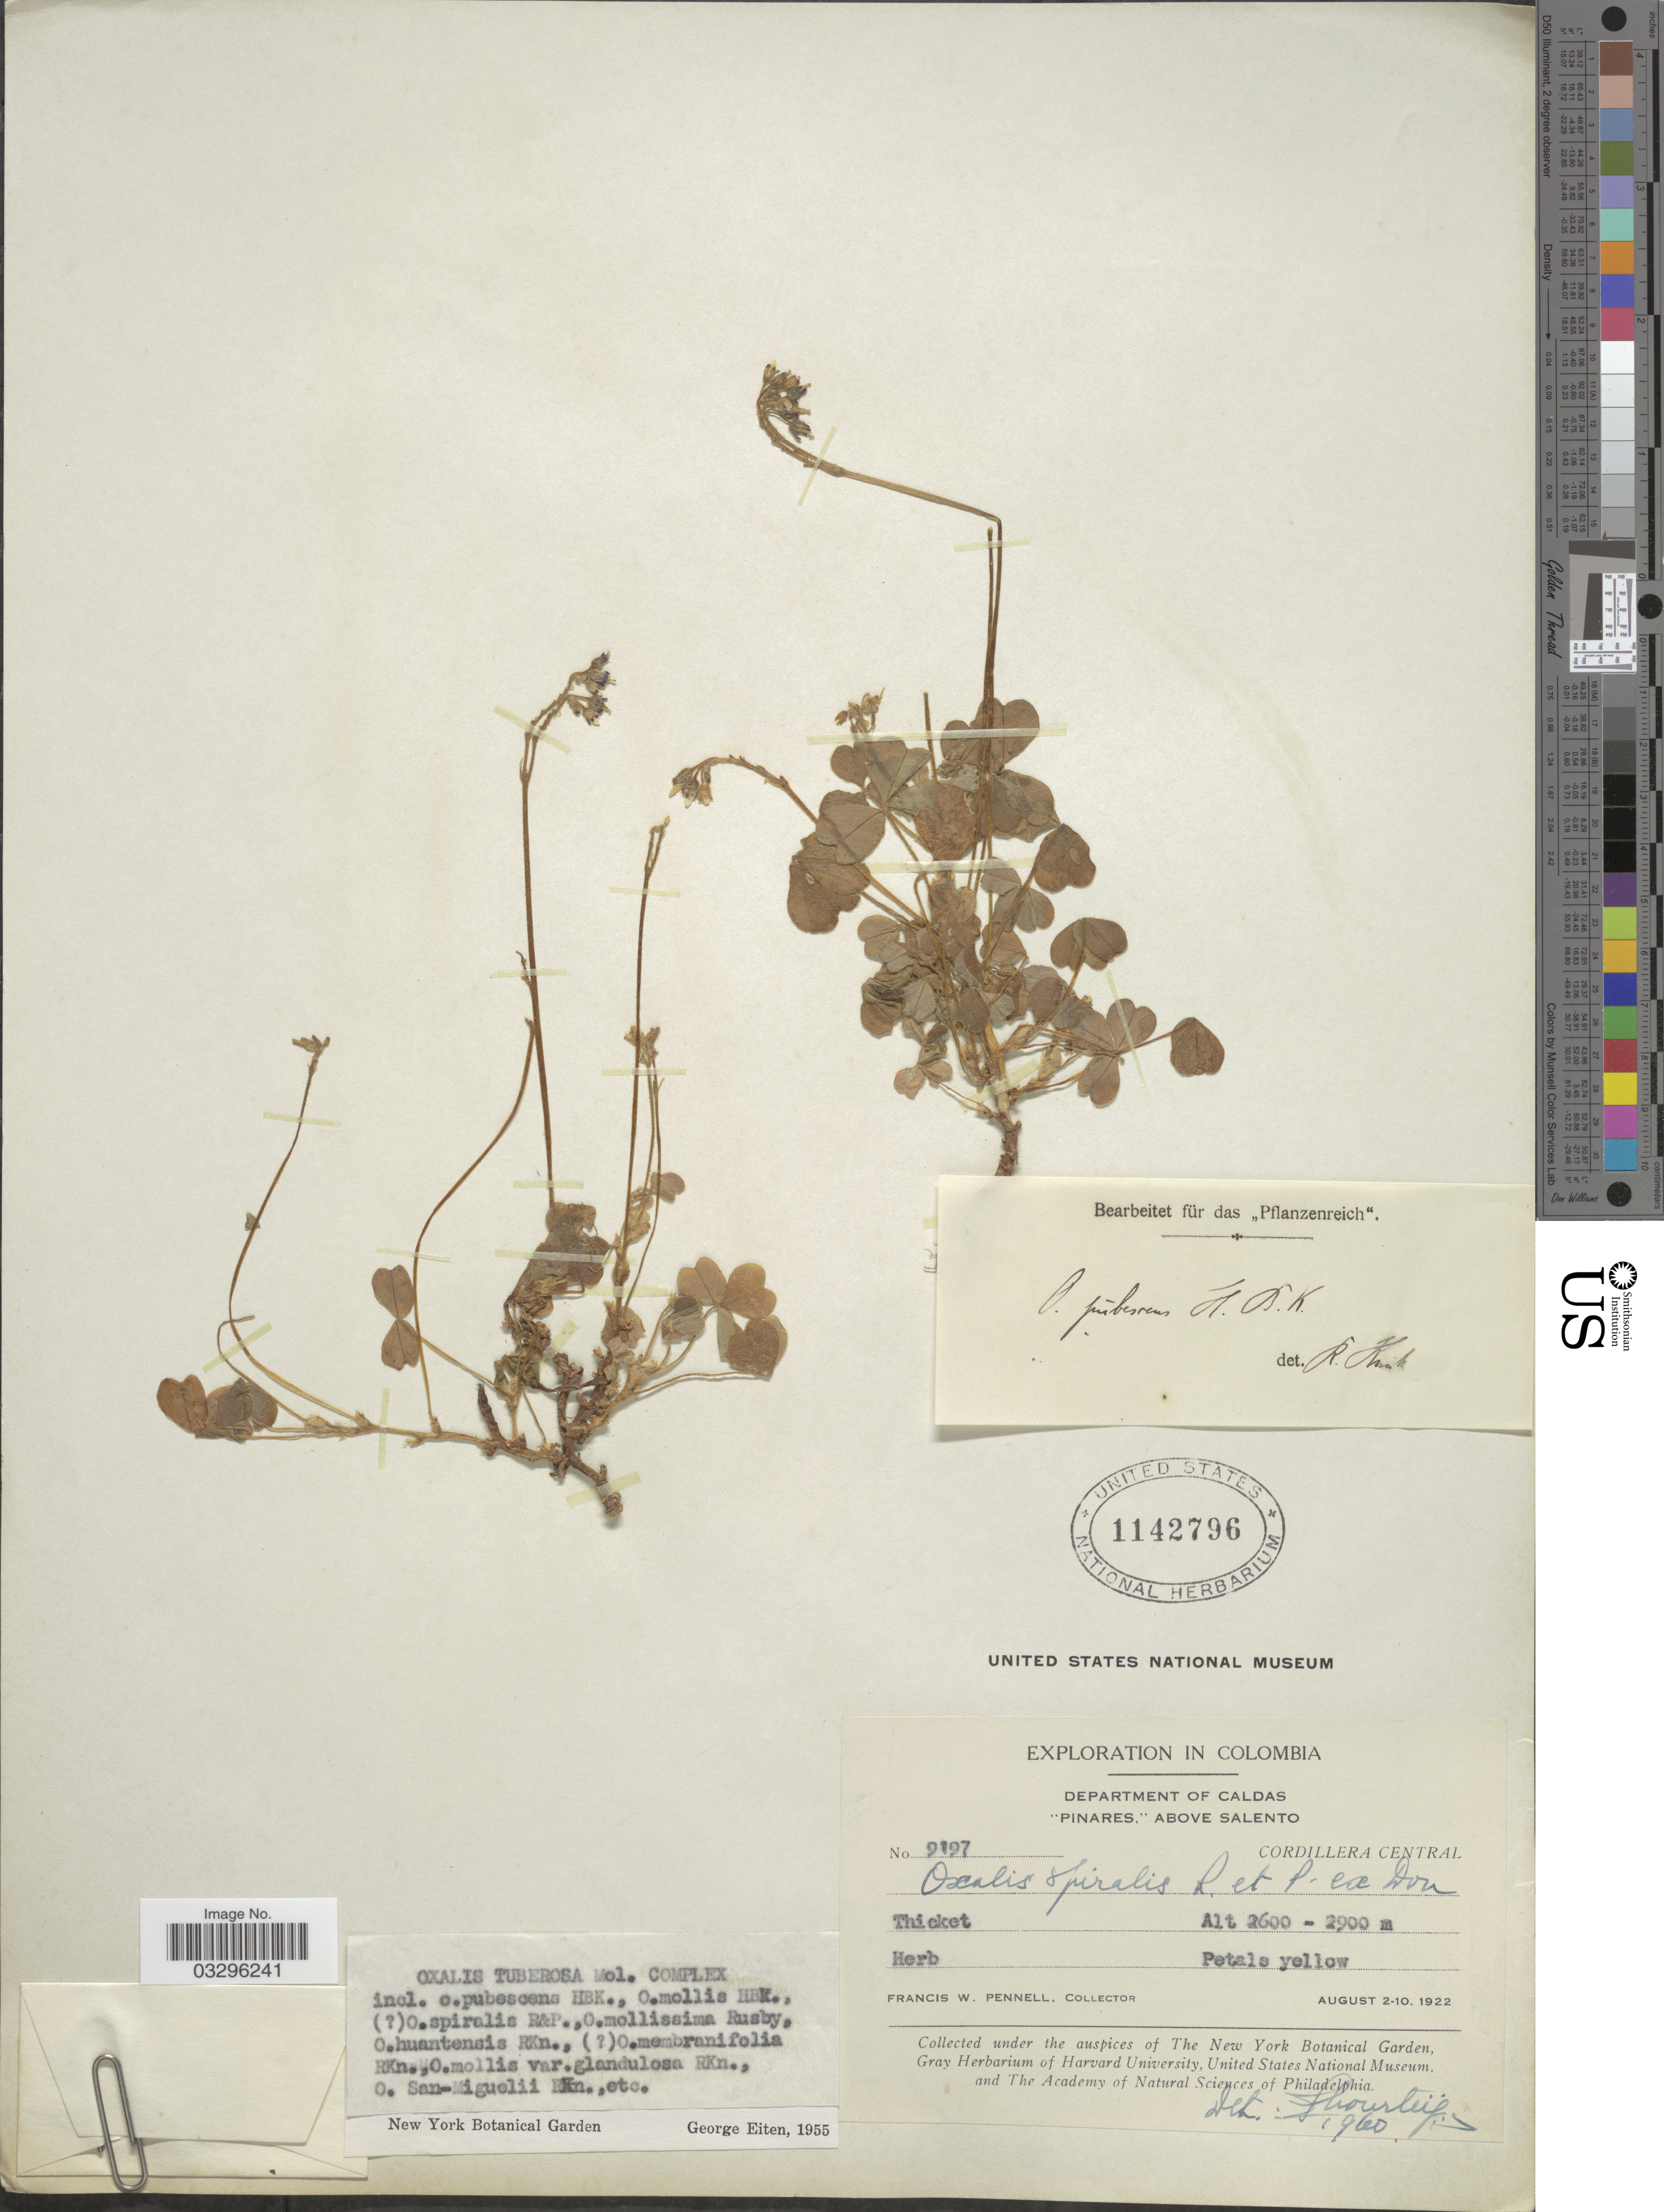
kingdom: Plantae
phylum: Tracheophyta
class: Magnoliopsida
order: Oxalidales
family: Oxalidaceae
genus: Oxalis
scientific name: Oxalis spiralis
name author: Ruiz & Pav. ex G. Don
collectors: F. W. Pennell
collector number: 9197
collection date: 1922-08-02/1922-08-10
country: Colombia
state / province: Caldas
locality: Department of Caldas. "Pinares", Above Salento. Cordillera Central.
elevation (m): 2600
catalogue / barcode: US 1142796